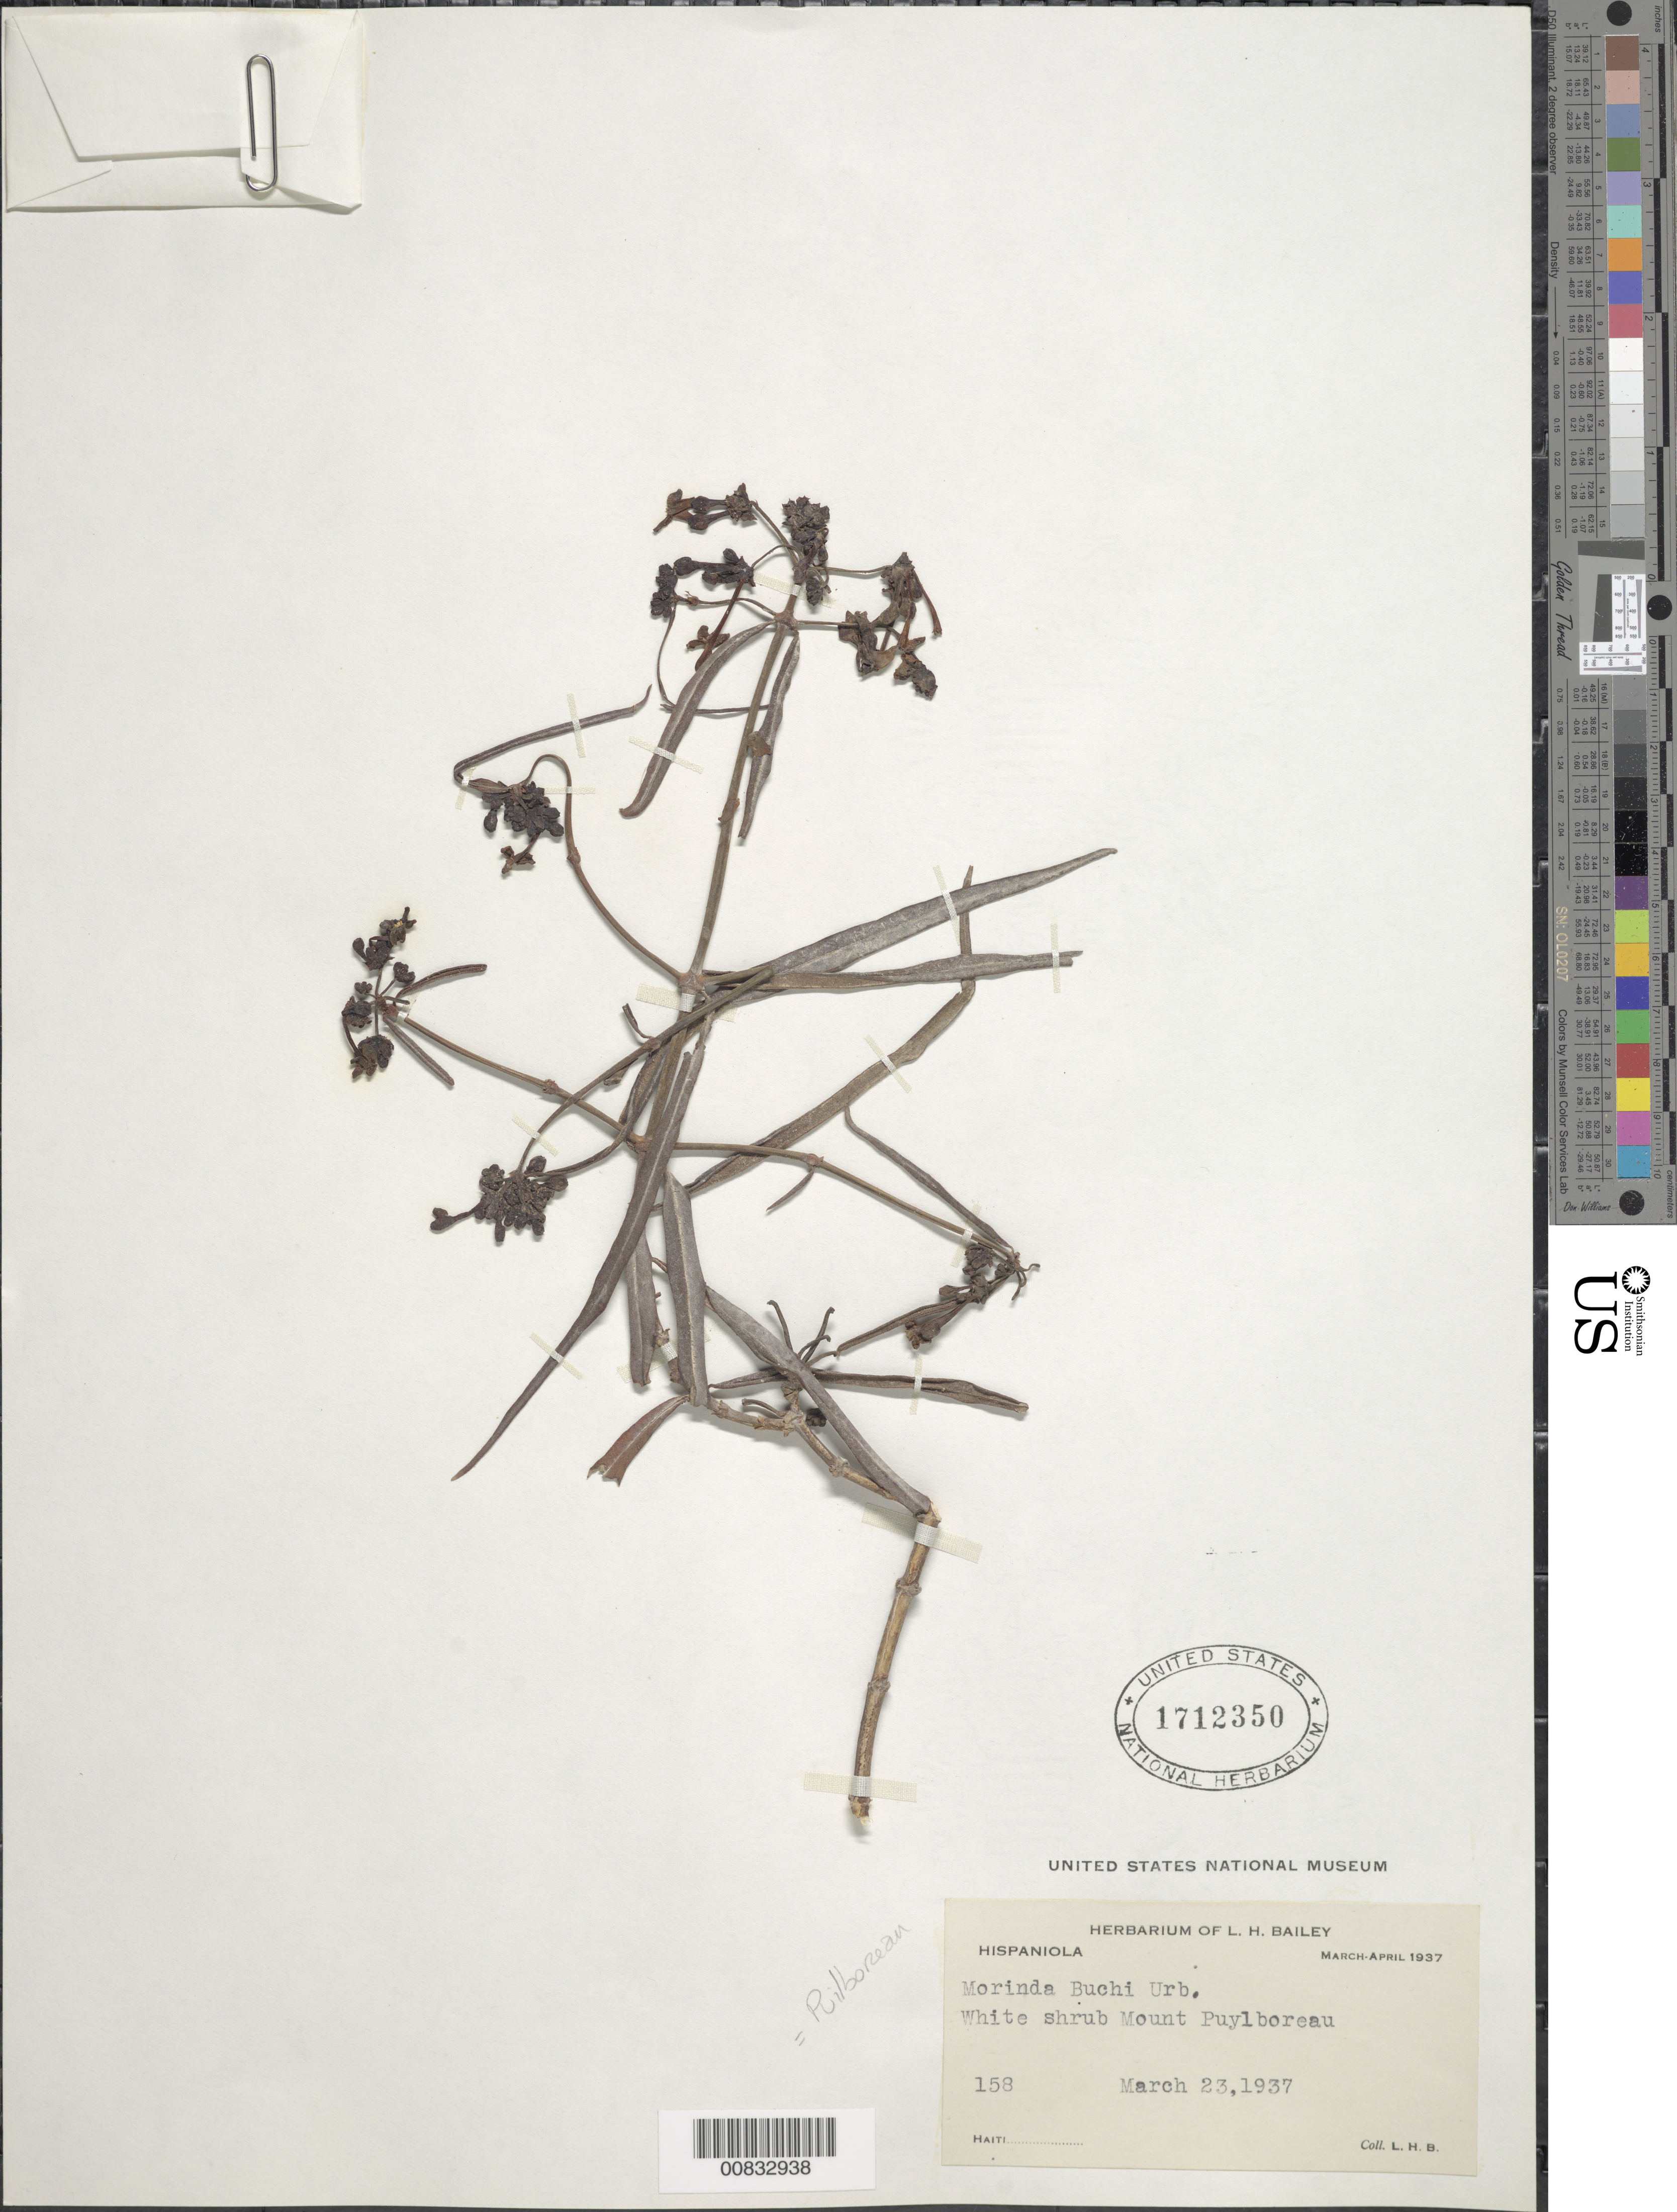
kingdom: Plantae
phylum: Tracheophyta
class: Magnoliopsida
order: Gentianales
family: Rubiaceae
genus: Morinda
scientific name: Morinda buchii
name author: Urb.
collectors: L. H. Bailey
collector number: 158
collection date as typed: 23 Mar 1937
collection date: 1937-03-23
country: Haiti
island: Hispaniola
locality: Mount Puylboreau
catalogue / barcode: US 1712350